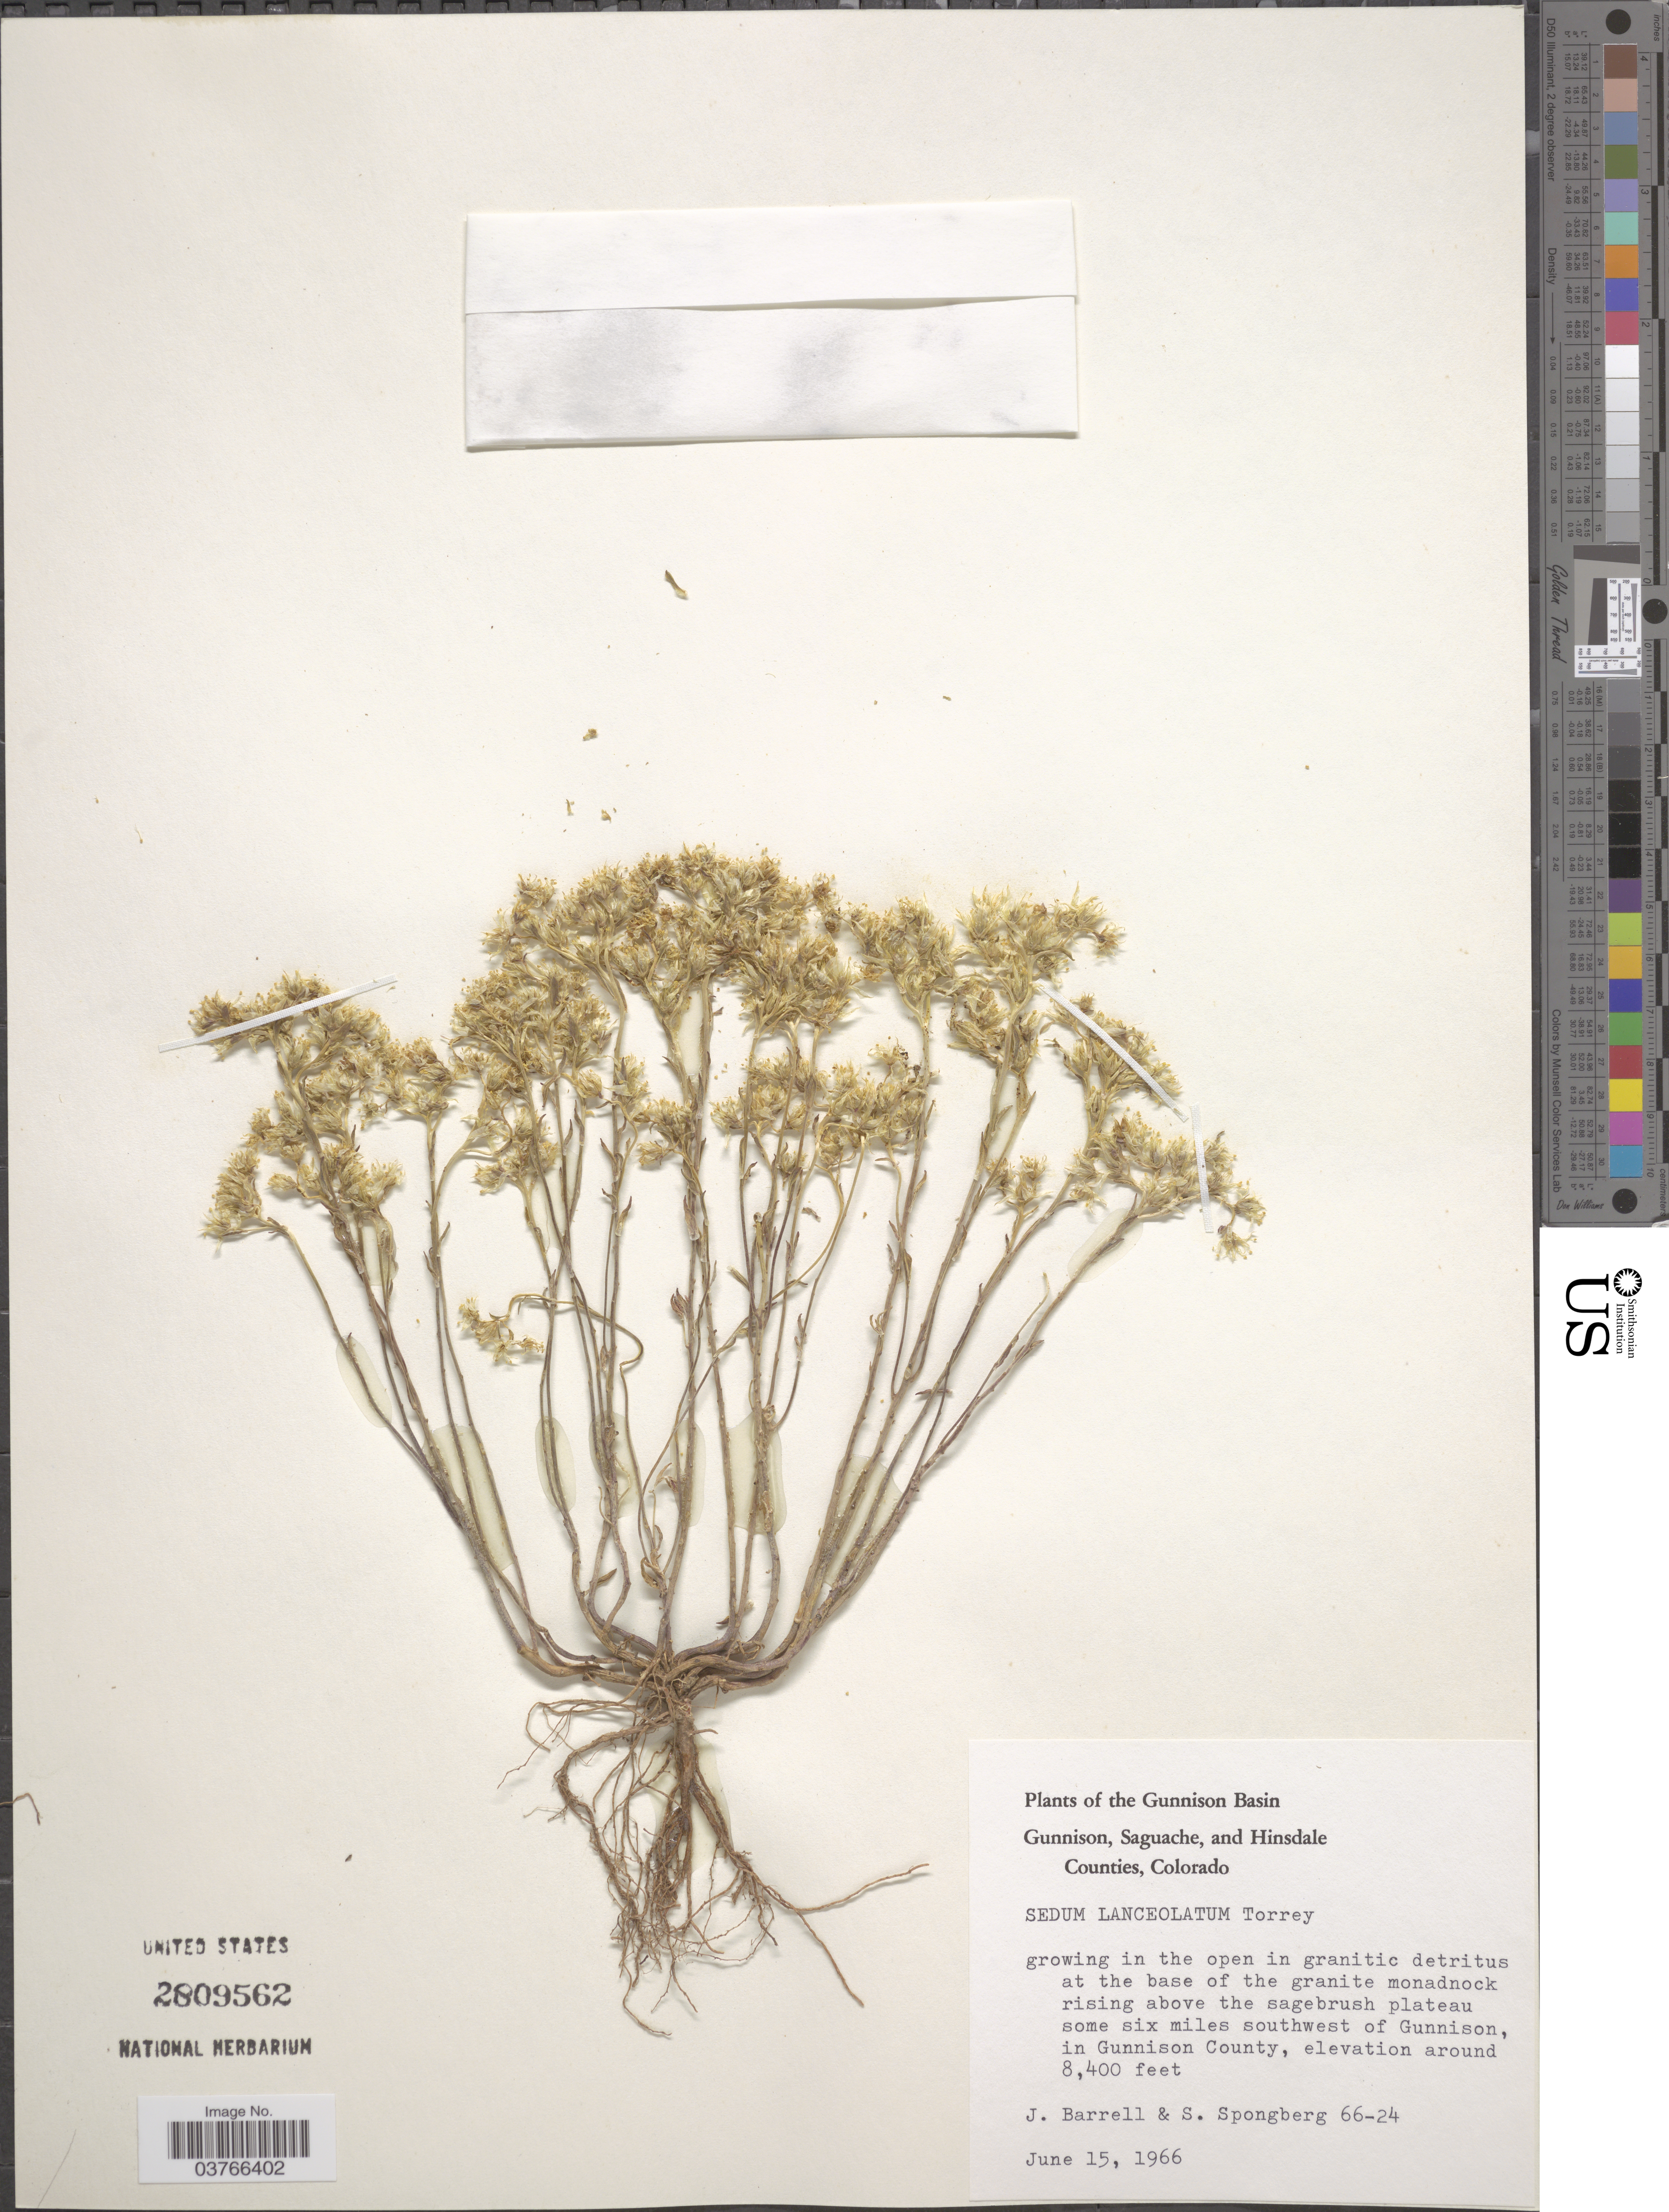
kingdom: Plantae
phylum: Tracheophyta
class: Magnoliopsida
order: Saxifragales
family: Crassulaceae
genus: Sedum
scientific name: Sedum lanceolatum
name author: Torr.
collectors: J. Barrell & S. A.Spongberg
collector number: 66-24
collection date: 1966-06-15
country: United States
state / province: Colorado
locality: The Gunnison Basin. Above the sagebrush plateau some six miles southwest of Gunnison, in Gunnison County.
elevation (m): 2560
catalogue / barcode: US 2809562